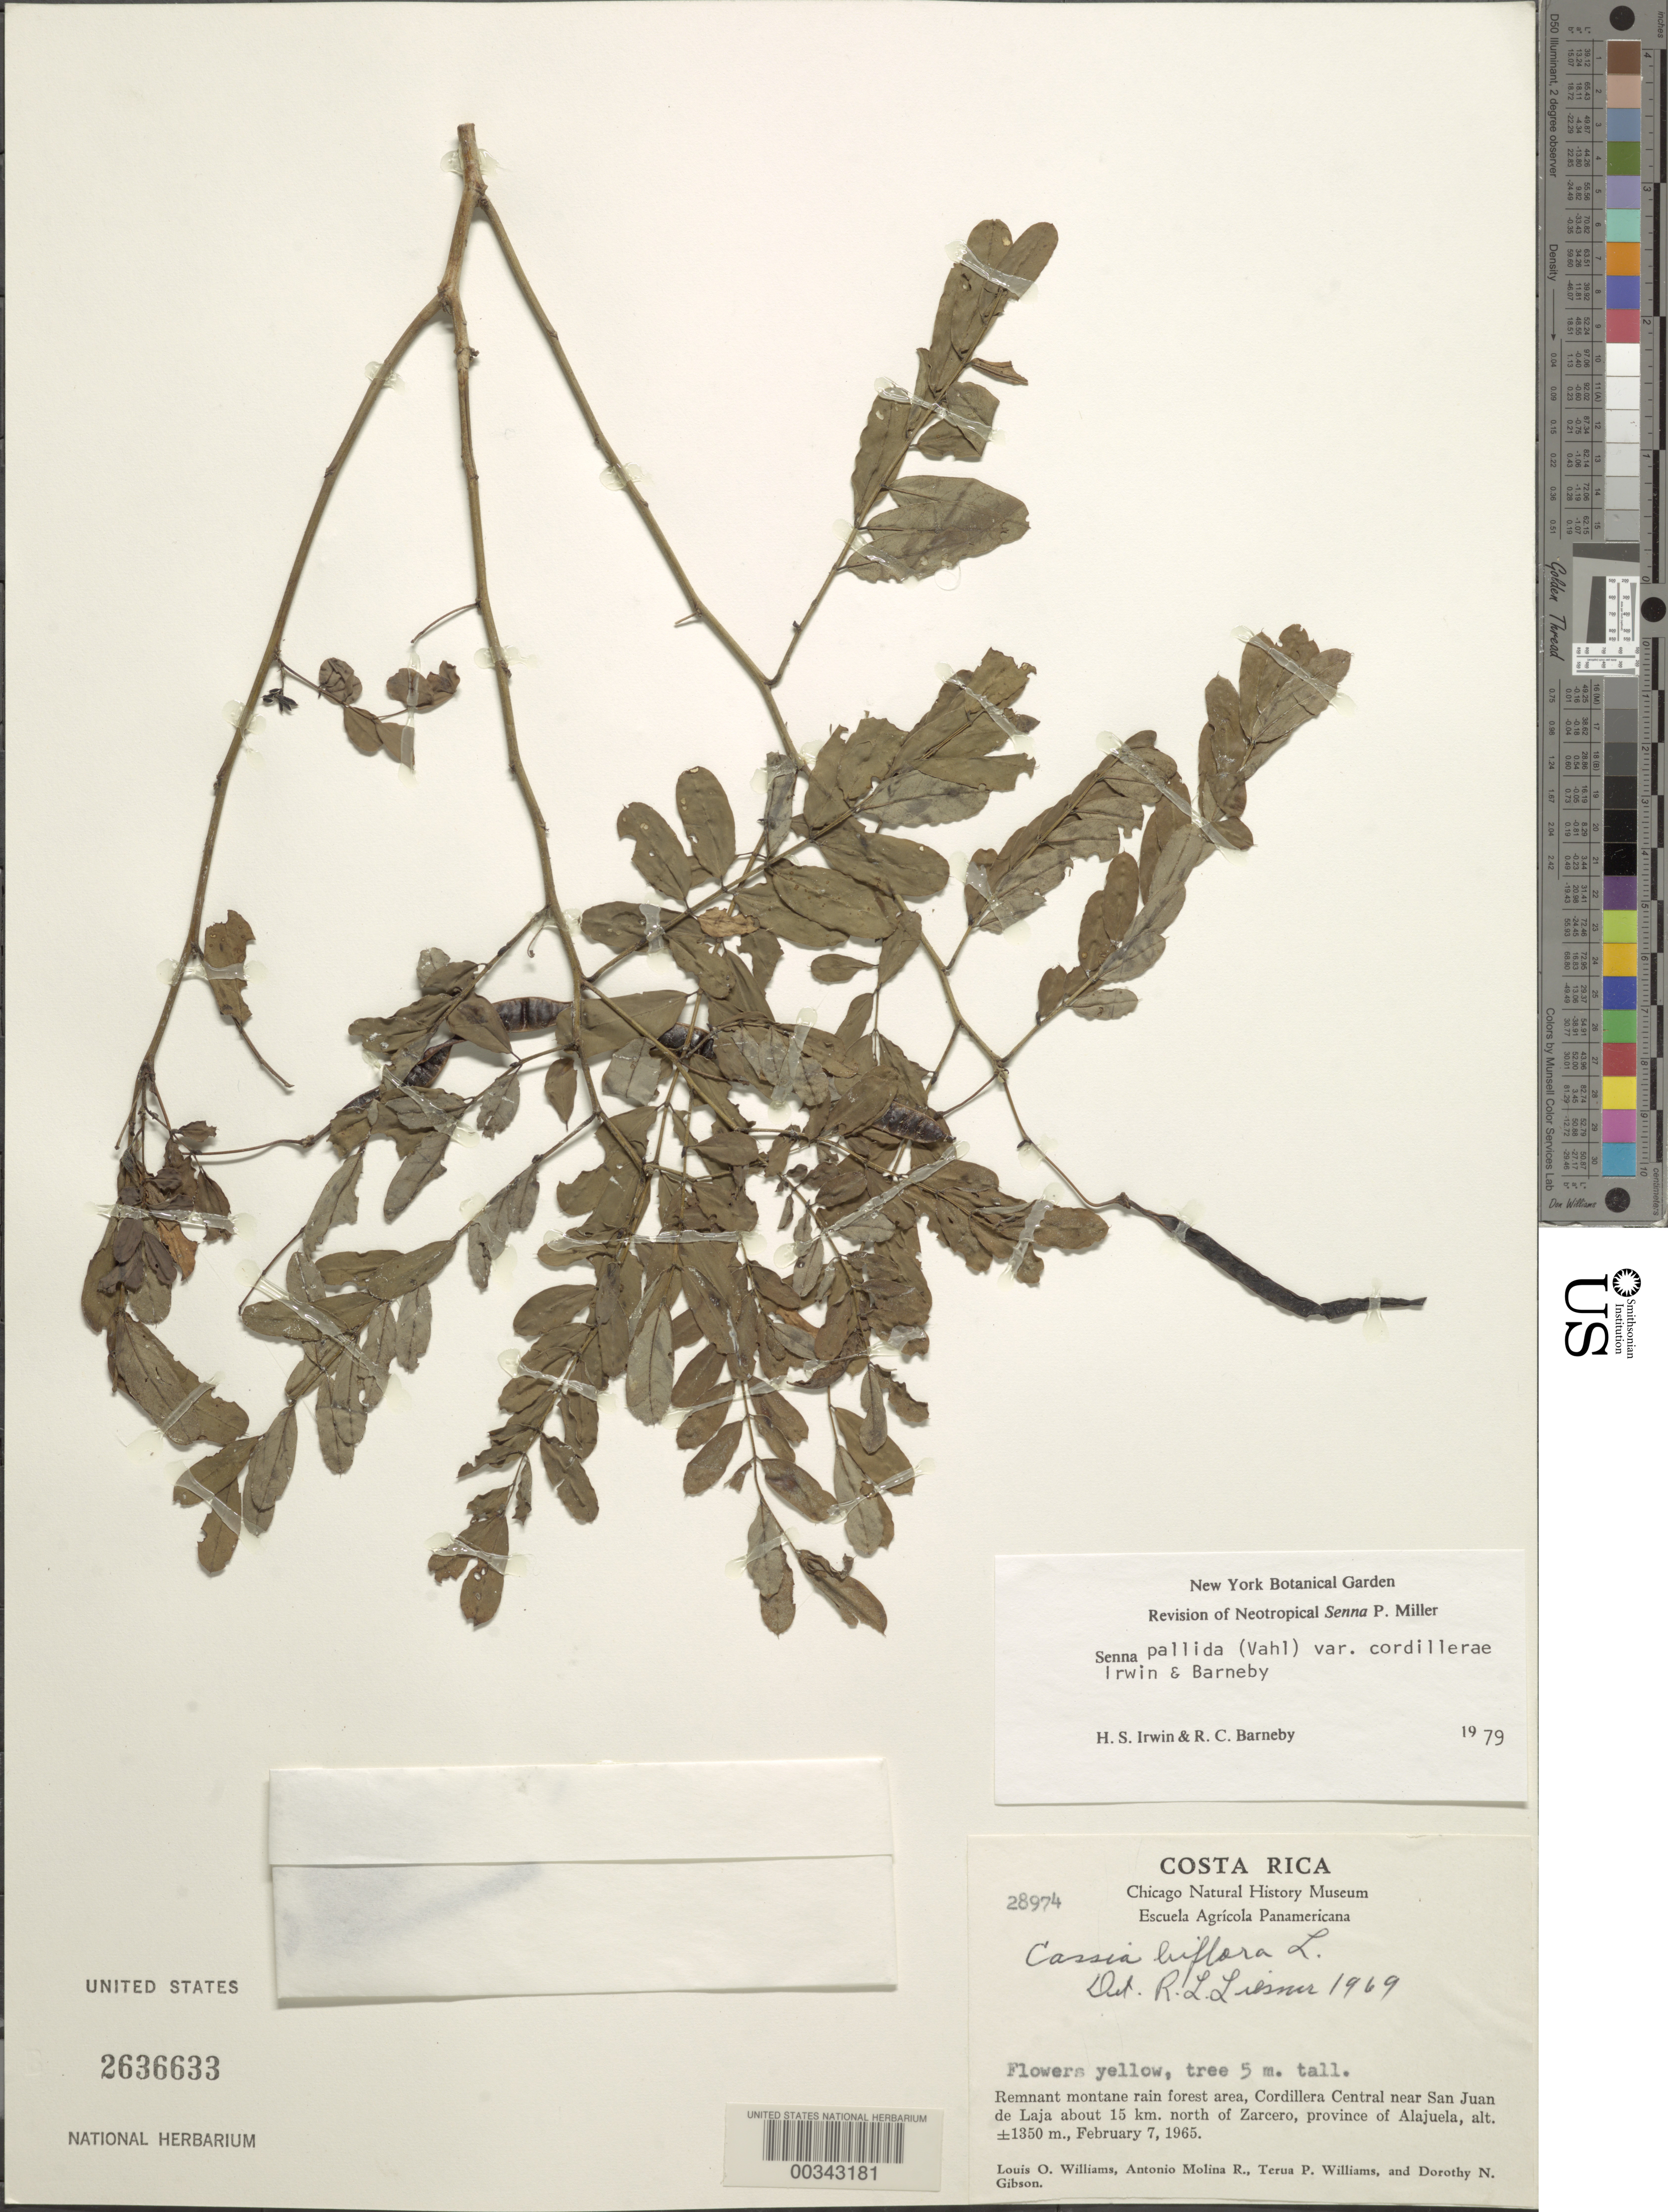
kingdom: Plantae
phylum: Tracheophyta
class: Magnoliopsida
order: Fabales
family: Fabaceae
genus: Senna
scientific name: Senna pallida var. cordillerae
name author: H.S. Irwin & Barneby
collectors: L. O. Williams, A. Molina R., T. P. Williams & D. N. Gibson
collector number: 28974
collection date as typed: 07 Feb 1965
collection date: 1965-02-07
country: Costa Rica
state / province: Alajuela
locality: Cordillera central near San Juan de Laja, about 15 km N of Zarcero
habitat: Remnant montane rain forest area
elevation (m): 1350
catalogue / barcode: US 2636633